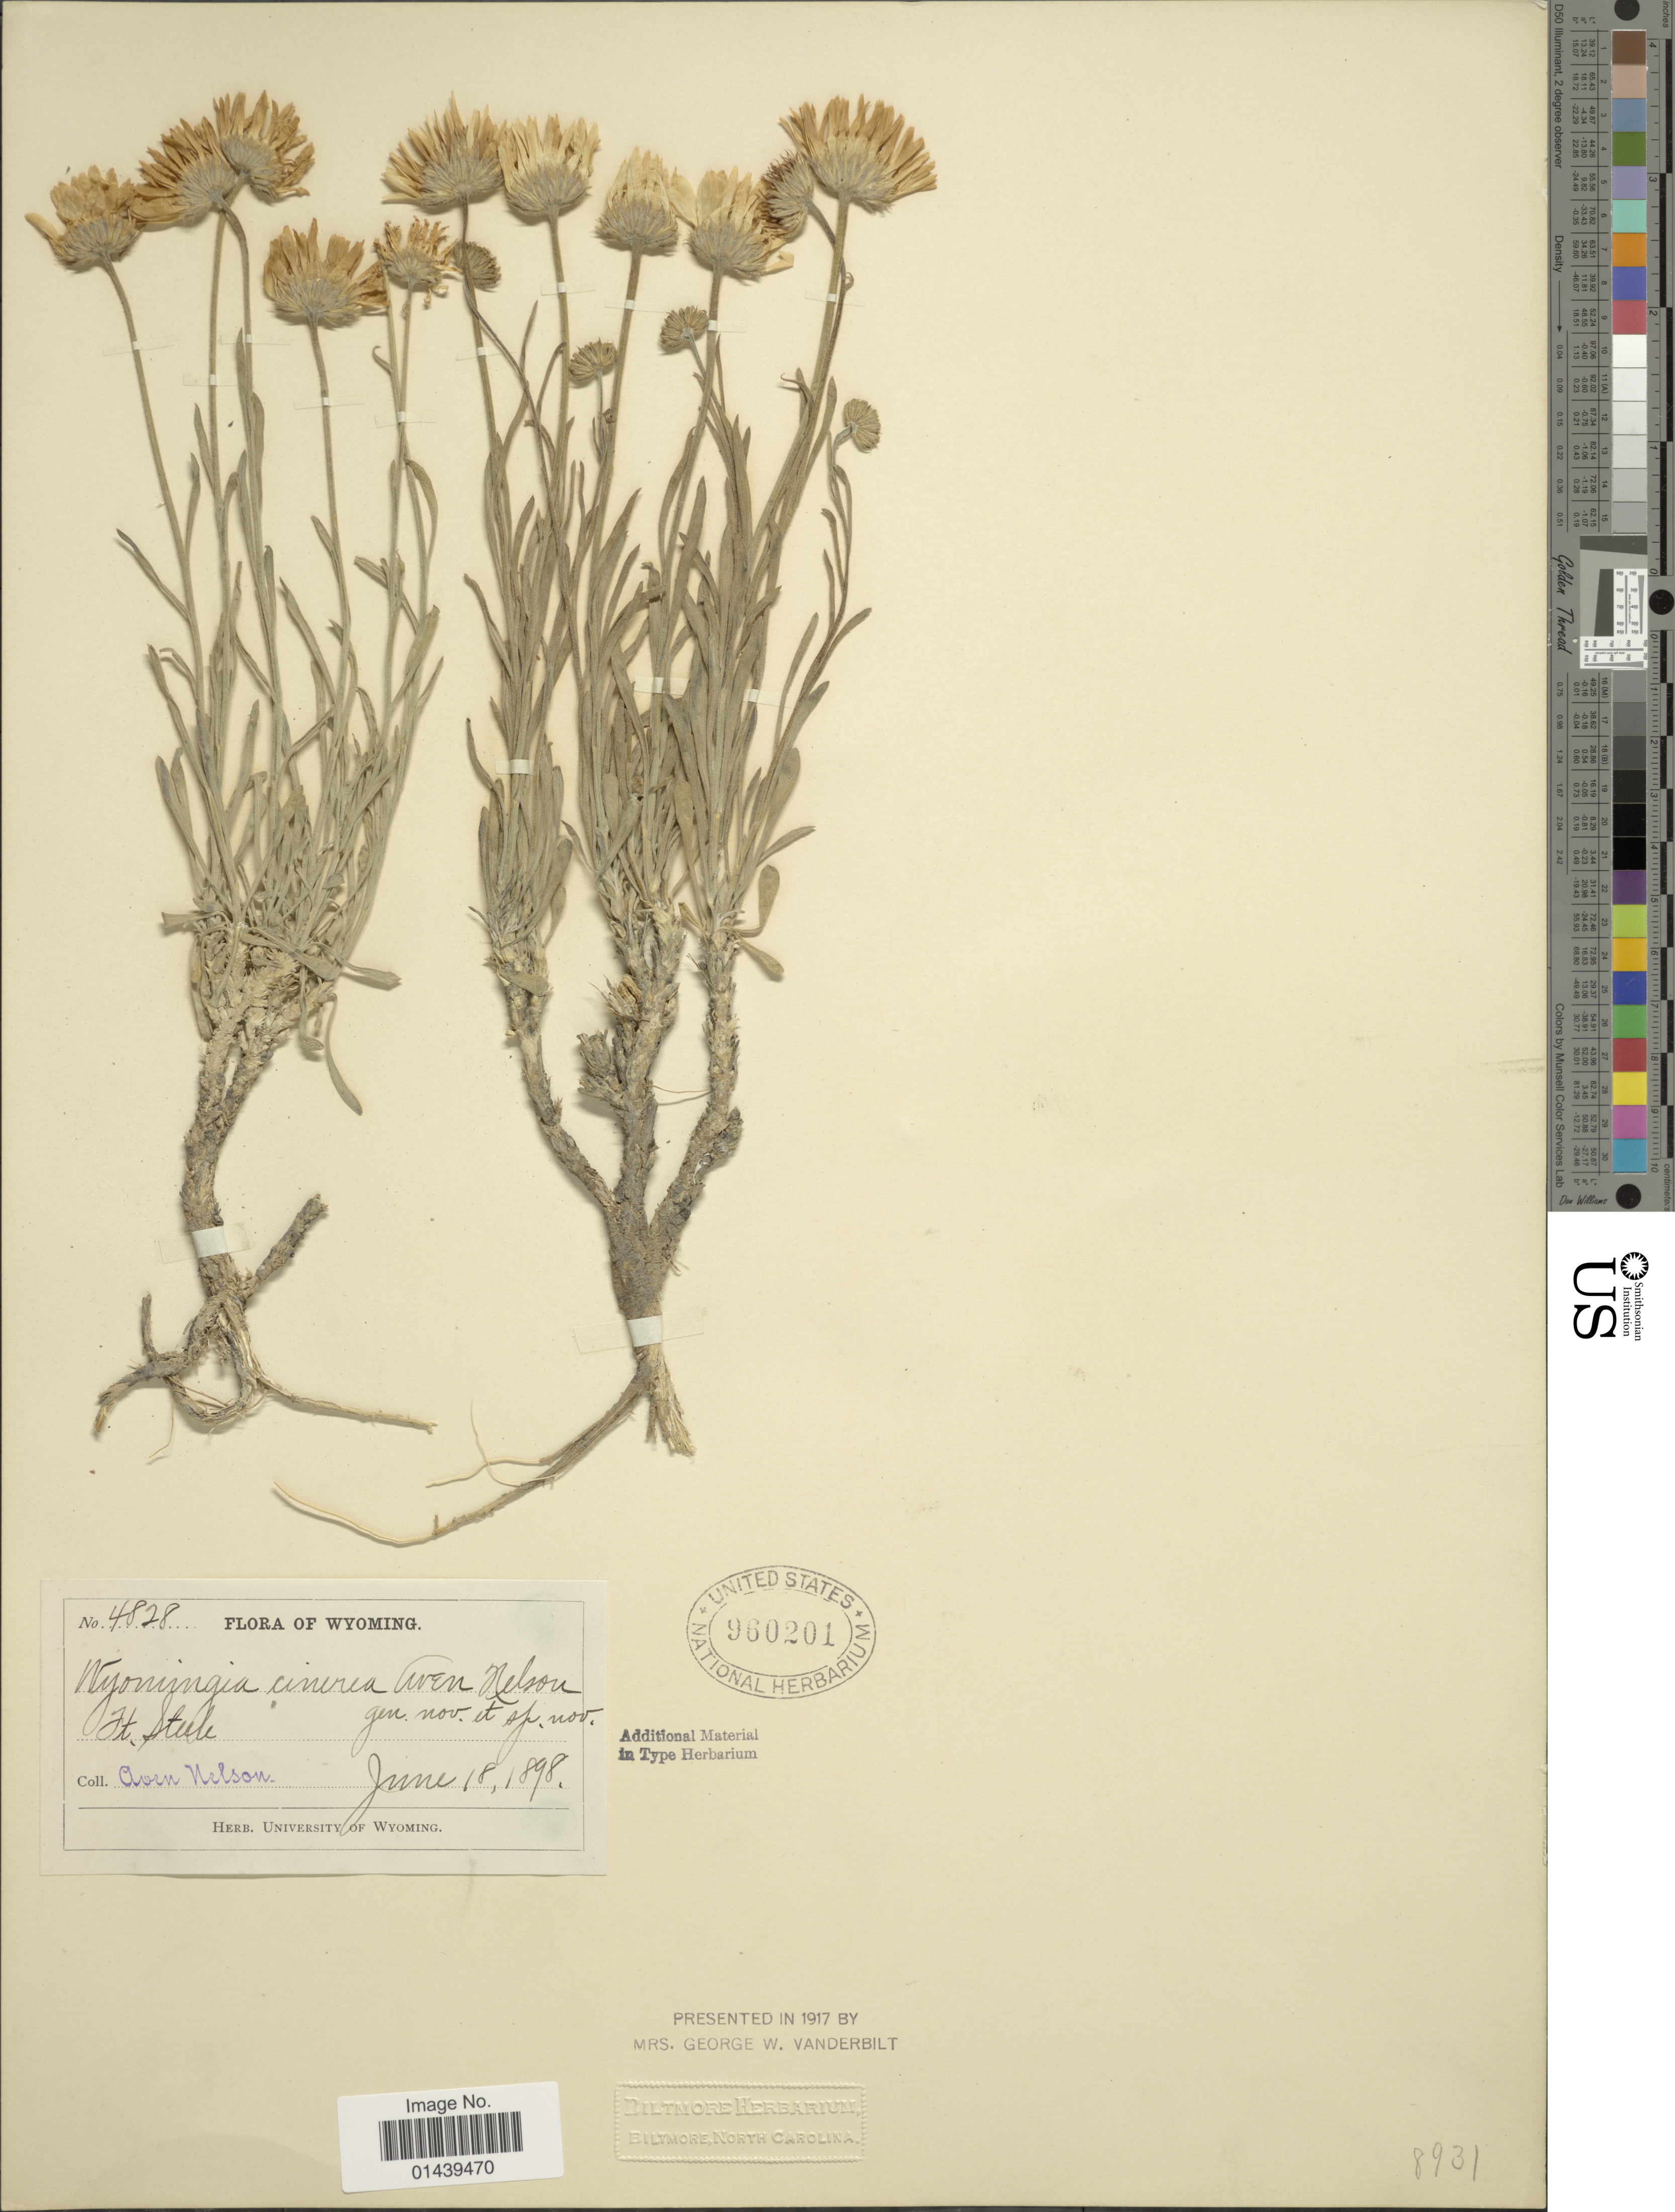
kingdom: Plantae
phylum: Tracheophyta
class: Magnoliopsida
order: Asterales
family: Asteraceae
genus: Erigeron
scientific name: Erigeron pulcherrimus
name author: A. Heller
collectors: A. Nelson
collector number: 4828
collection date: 1898-06-18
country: United States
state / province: Wyoming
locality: Ft. Steele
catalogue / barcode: US 960201